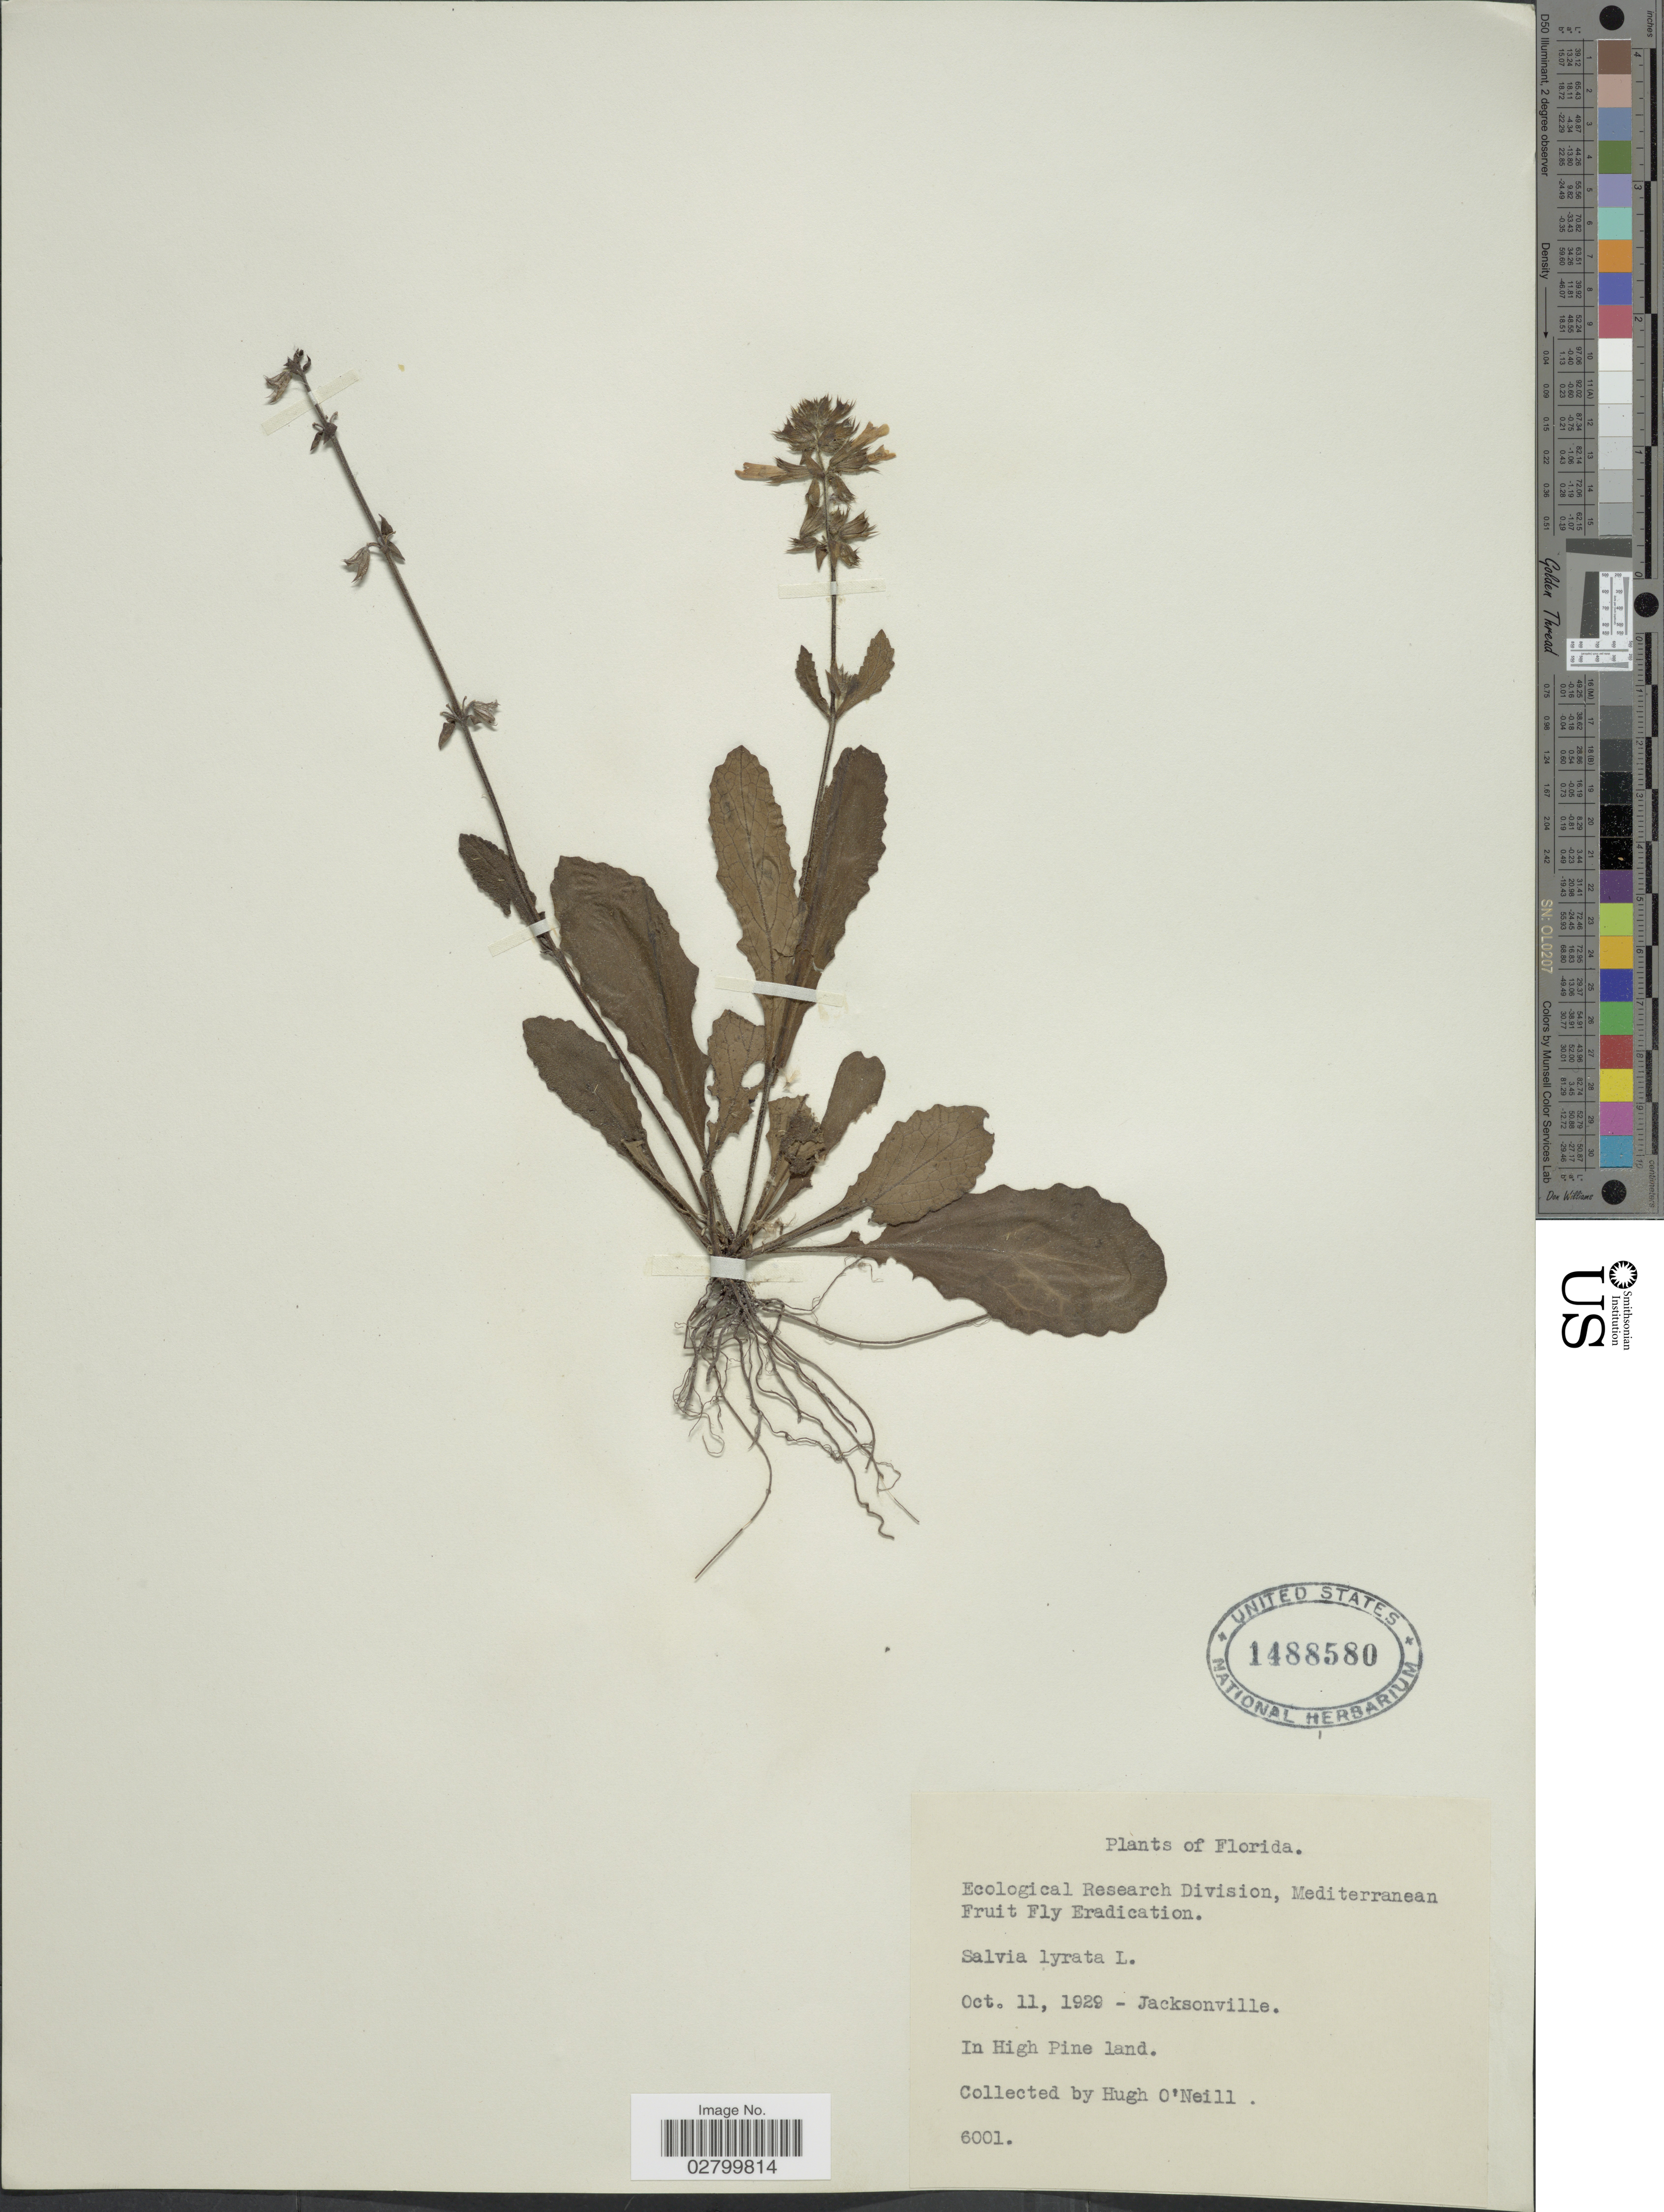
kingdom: Plantae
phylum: Tracheophyta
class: Magnoliopsida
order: Lamiales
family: Lamiaceae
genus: Salvia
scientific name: Salvia lyrata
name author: L.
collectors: H. O'Neill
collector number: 6001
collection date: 1929-10-11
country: United States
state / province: Florida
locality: Jacksonville. In High Pine land.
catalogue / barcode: US 1488580